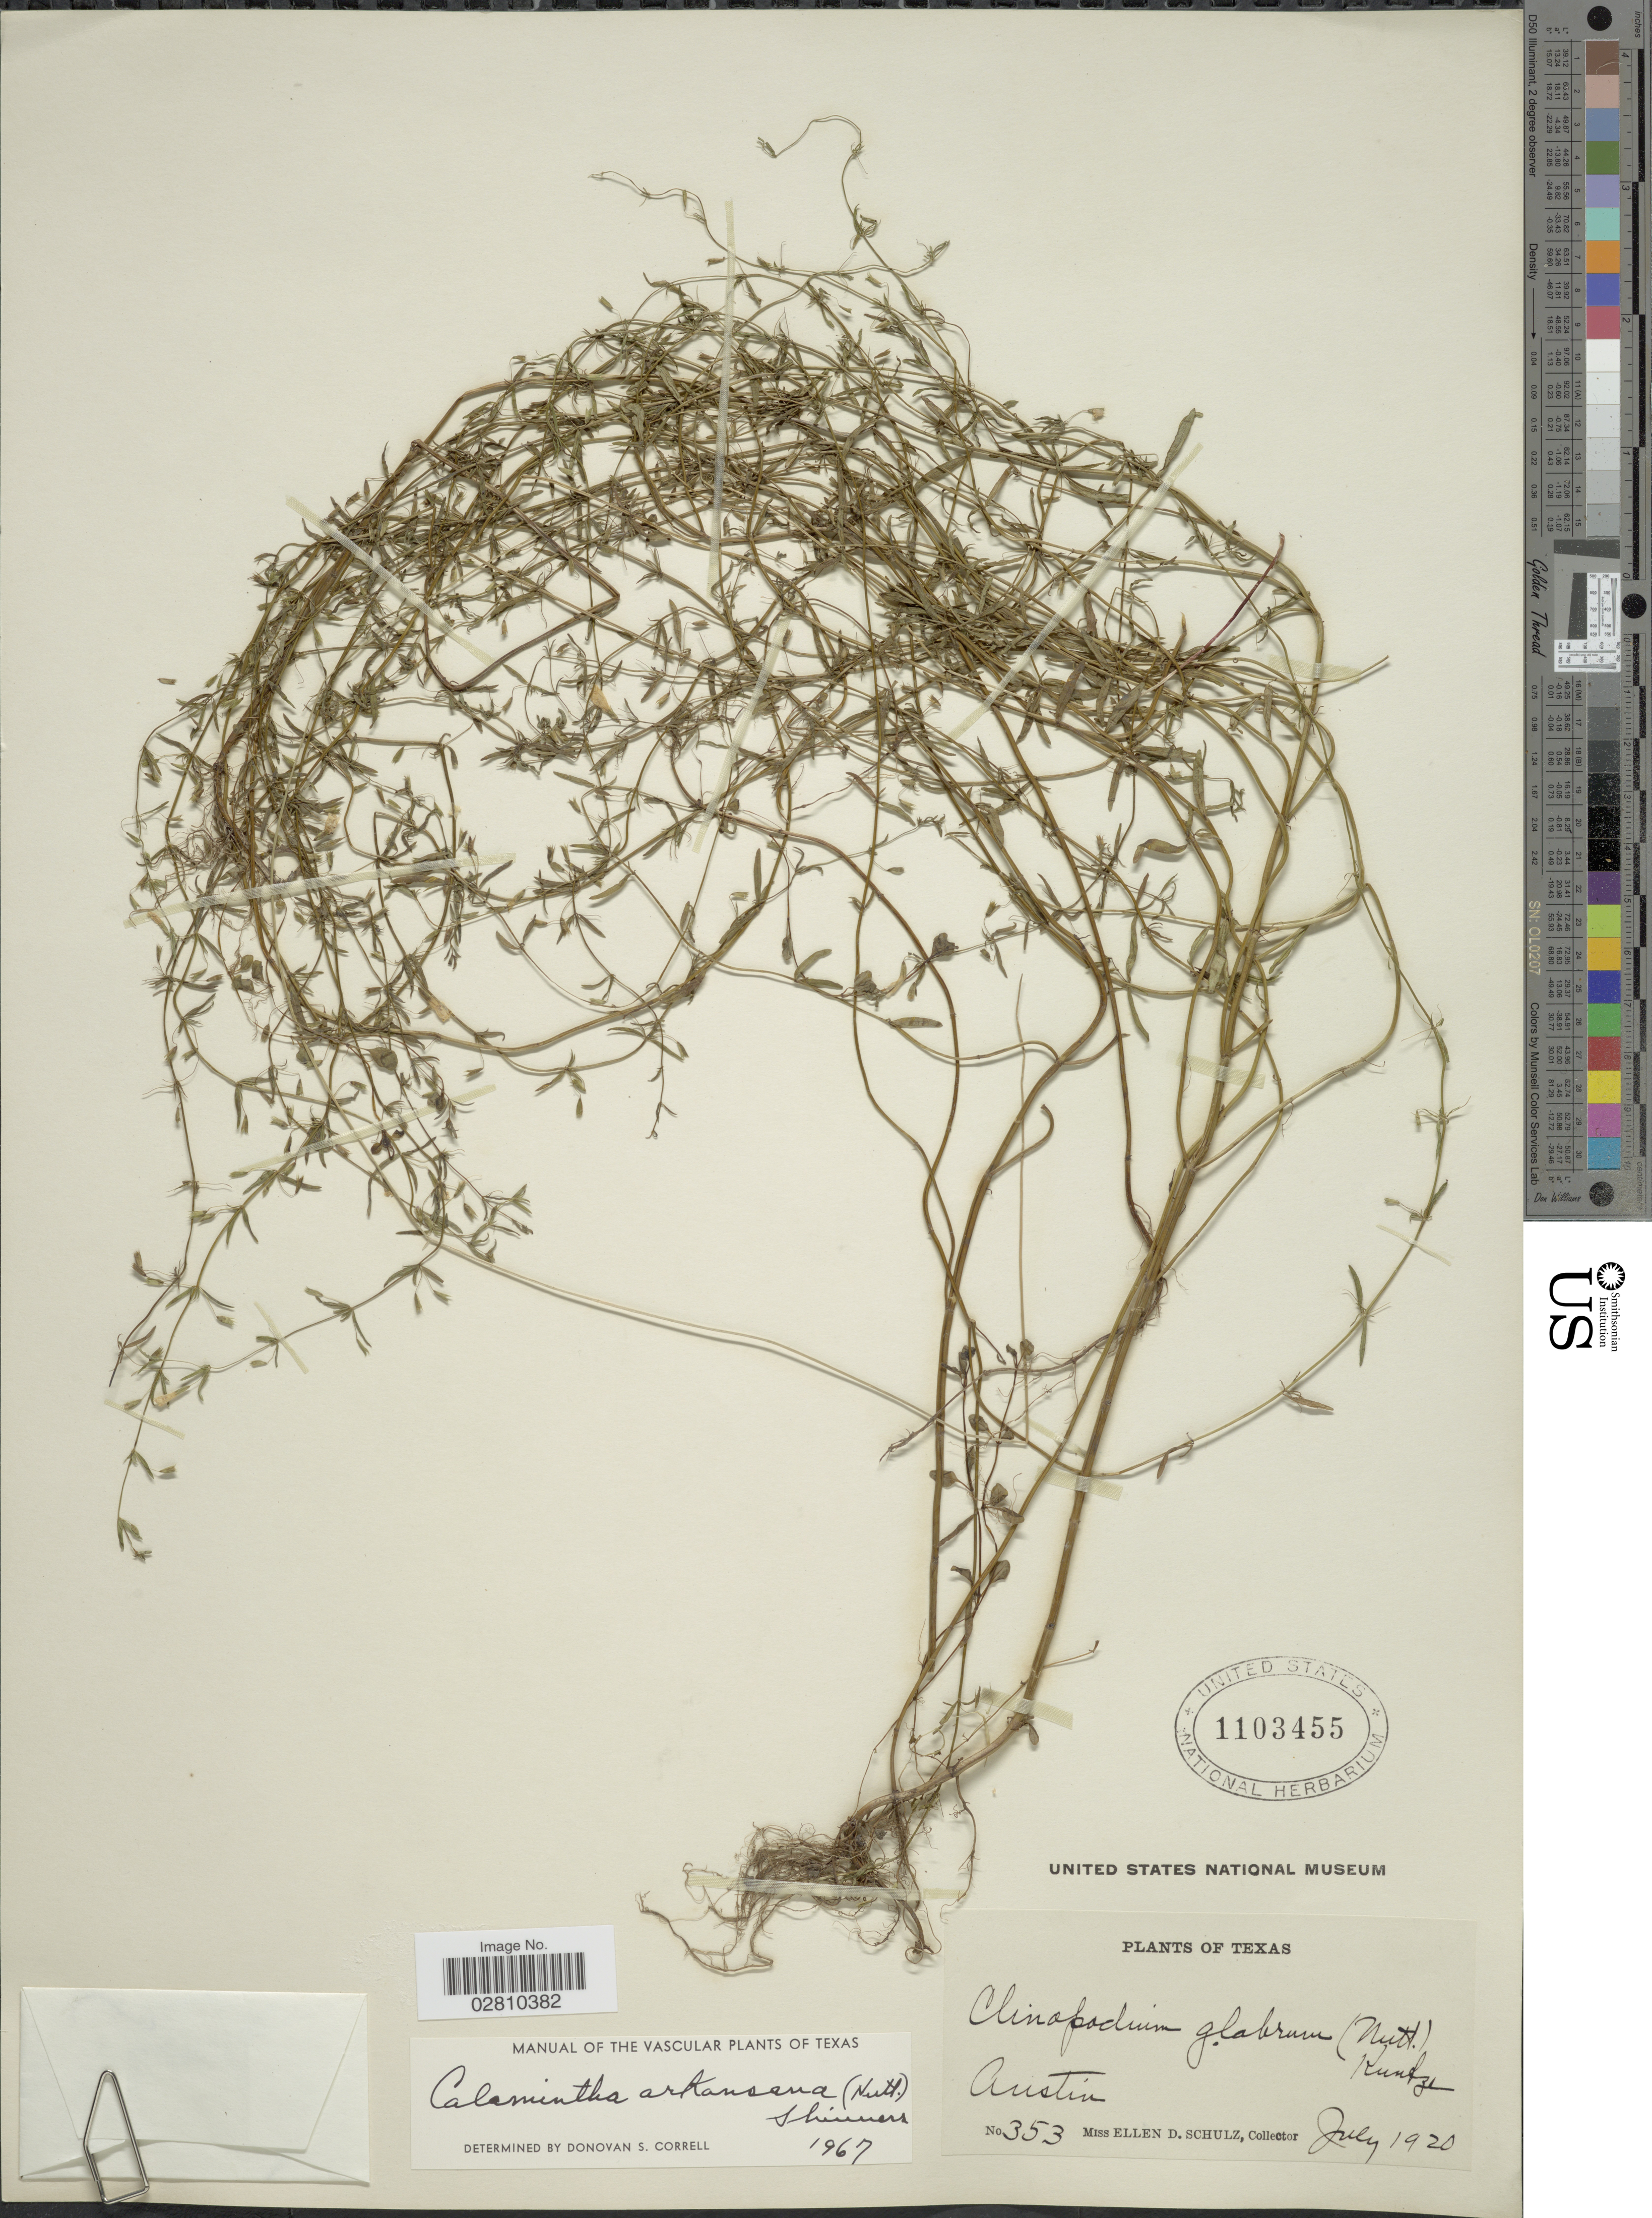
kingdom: Plantae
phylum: Tracheophyta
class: Magnoliopsida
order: Lamiales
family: Lamiaceae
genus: Clinopodium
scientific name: Clinopodium glabrum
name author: (Nutt.) Kuntze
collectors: E. D. Schulz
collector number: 353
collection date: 1920-07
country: United States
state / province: Texas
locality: Austin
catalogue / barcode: US 1103455